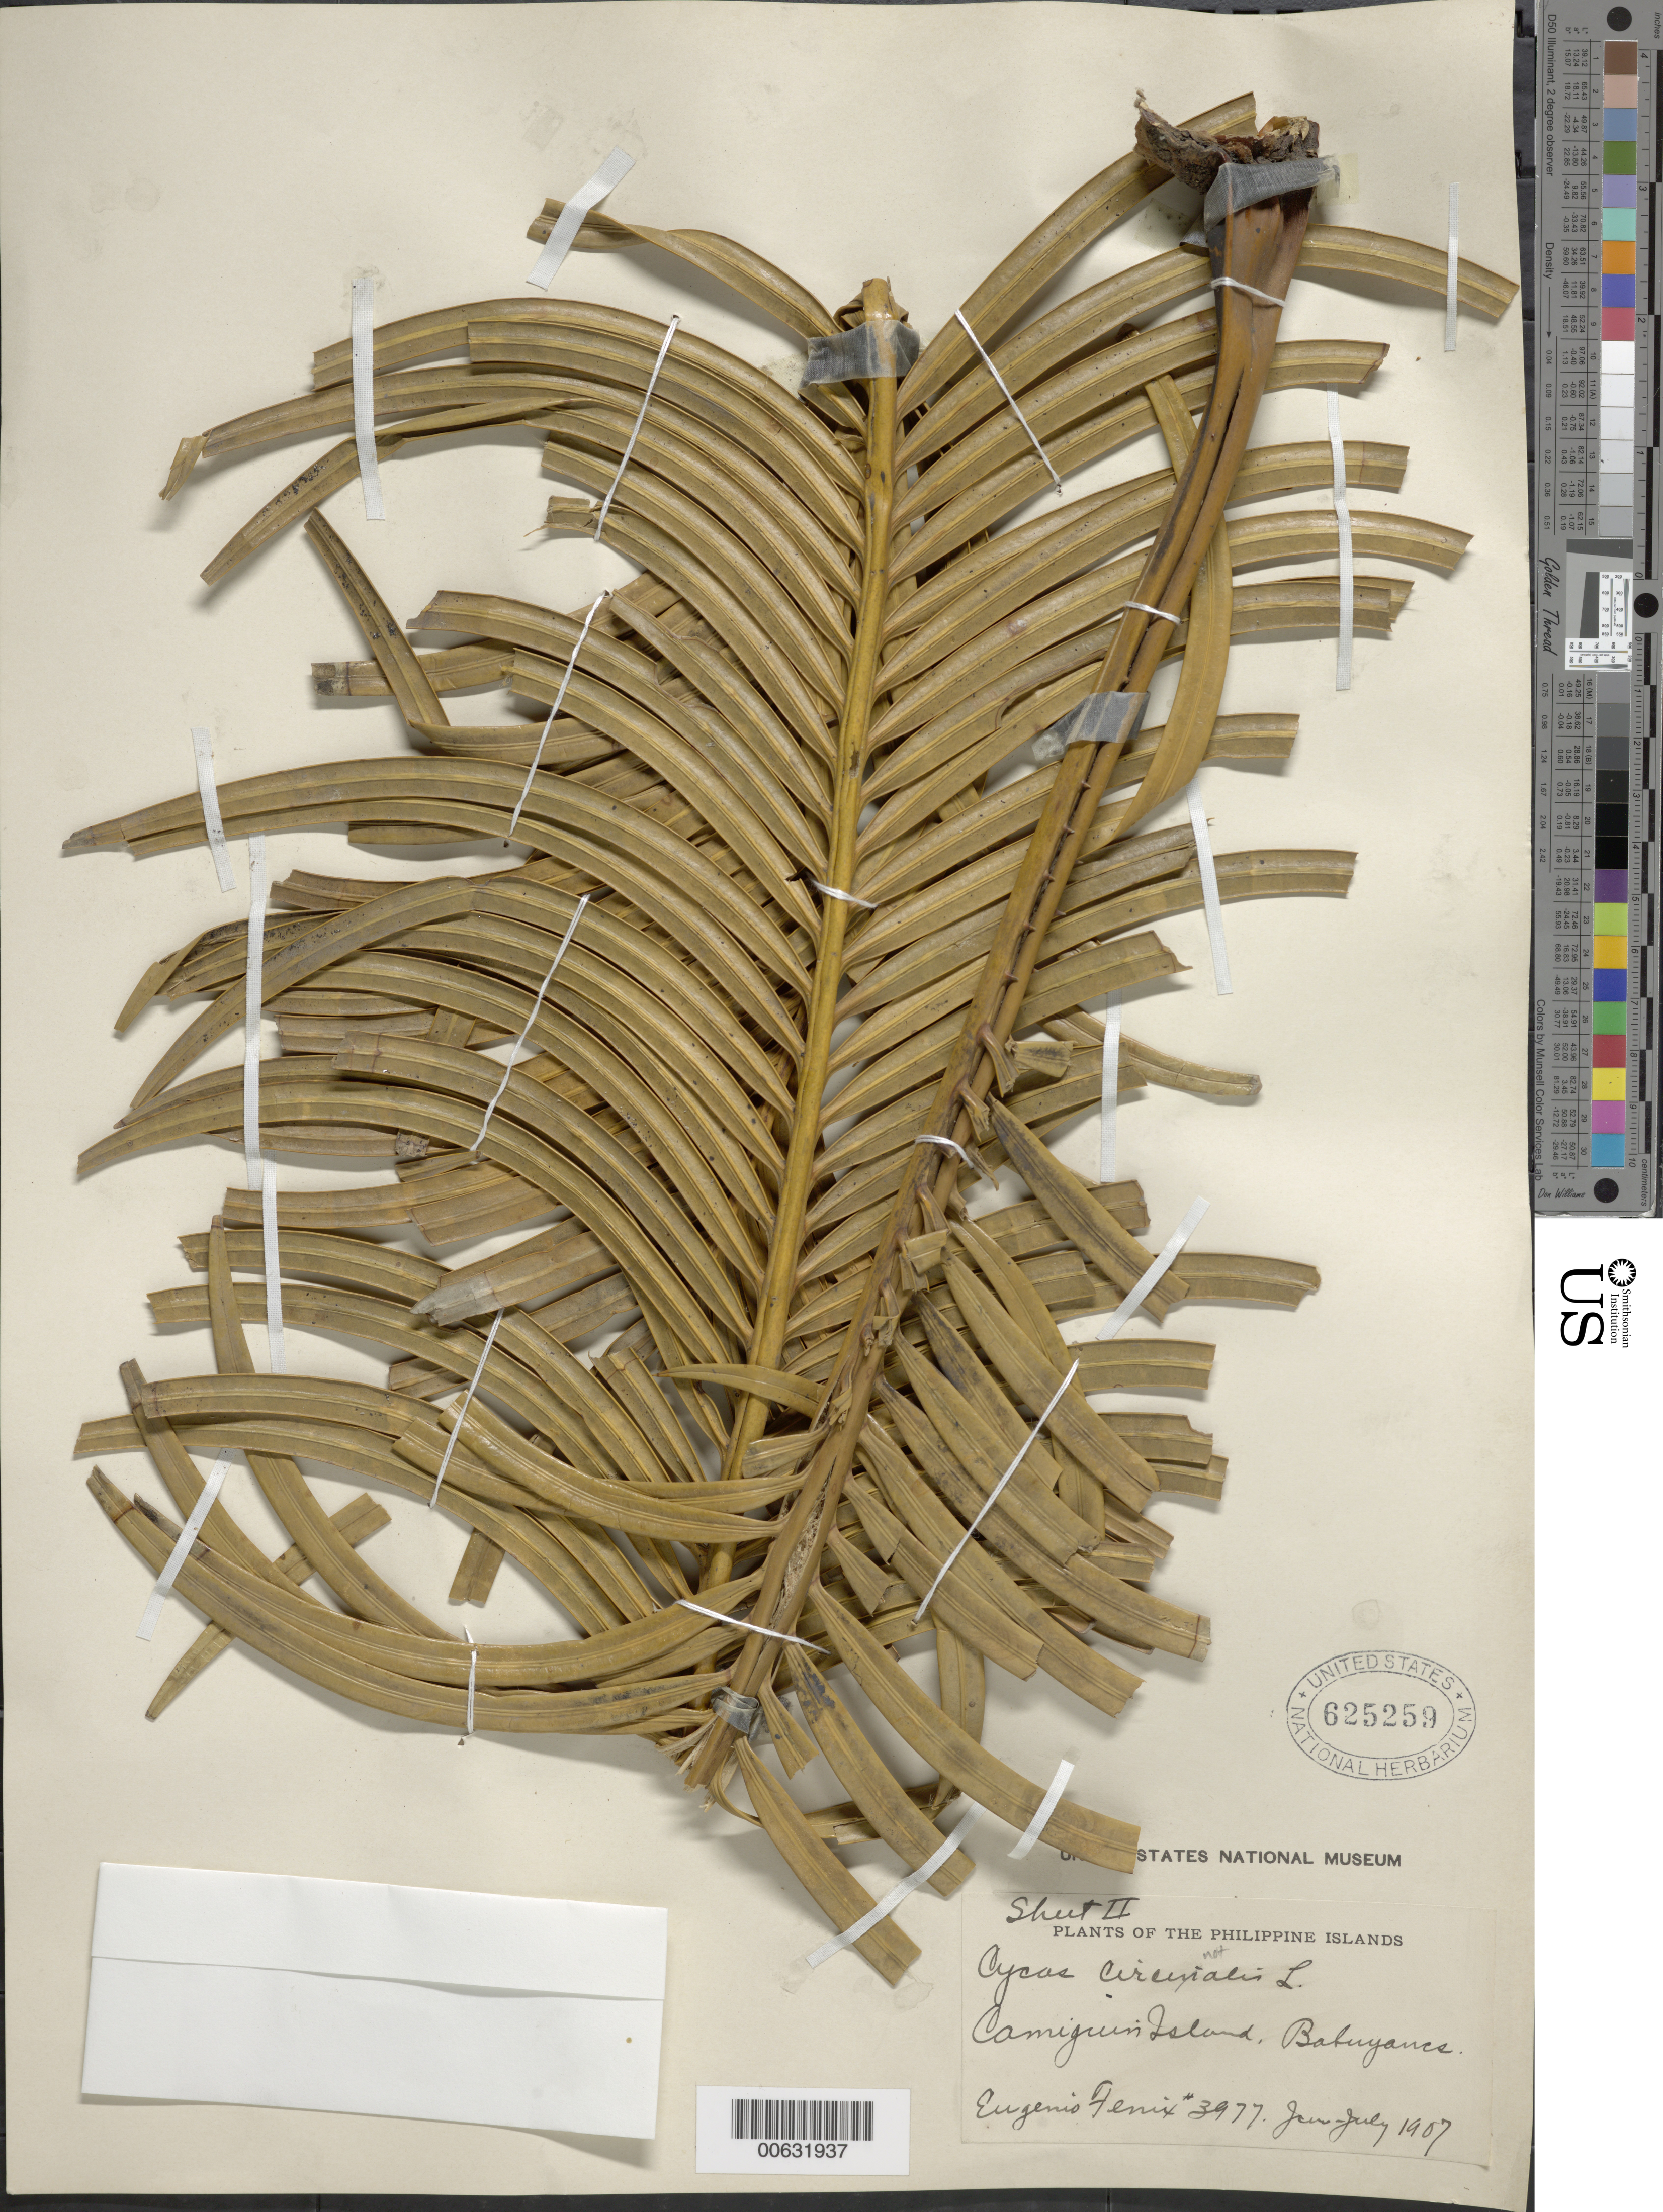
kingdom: Plantae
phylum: Tracheophyta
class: Cycadopsida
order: Cycadales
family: Cycadaceae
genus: Cycas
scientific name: Cycas sp.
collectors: E. Fenix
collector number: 3977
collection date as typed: Jun 1907 to -- Jul 1907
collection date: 1907-06/1907-07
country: Philippines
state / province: Cagayan Valley / Northern Mindanao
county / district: Cagayan / Camiguin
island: Camiguin ?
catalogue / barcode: US 625259